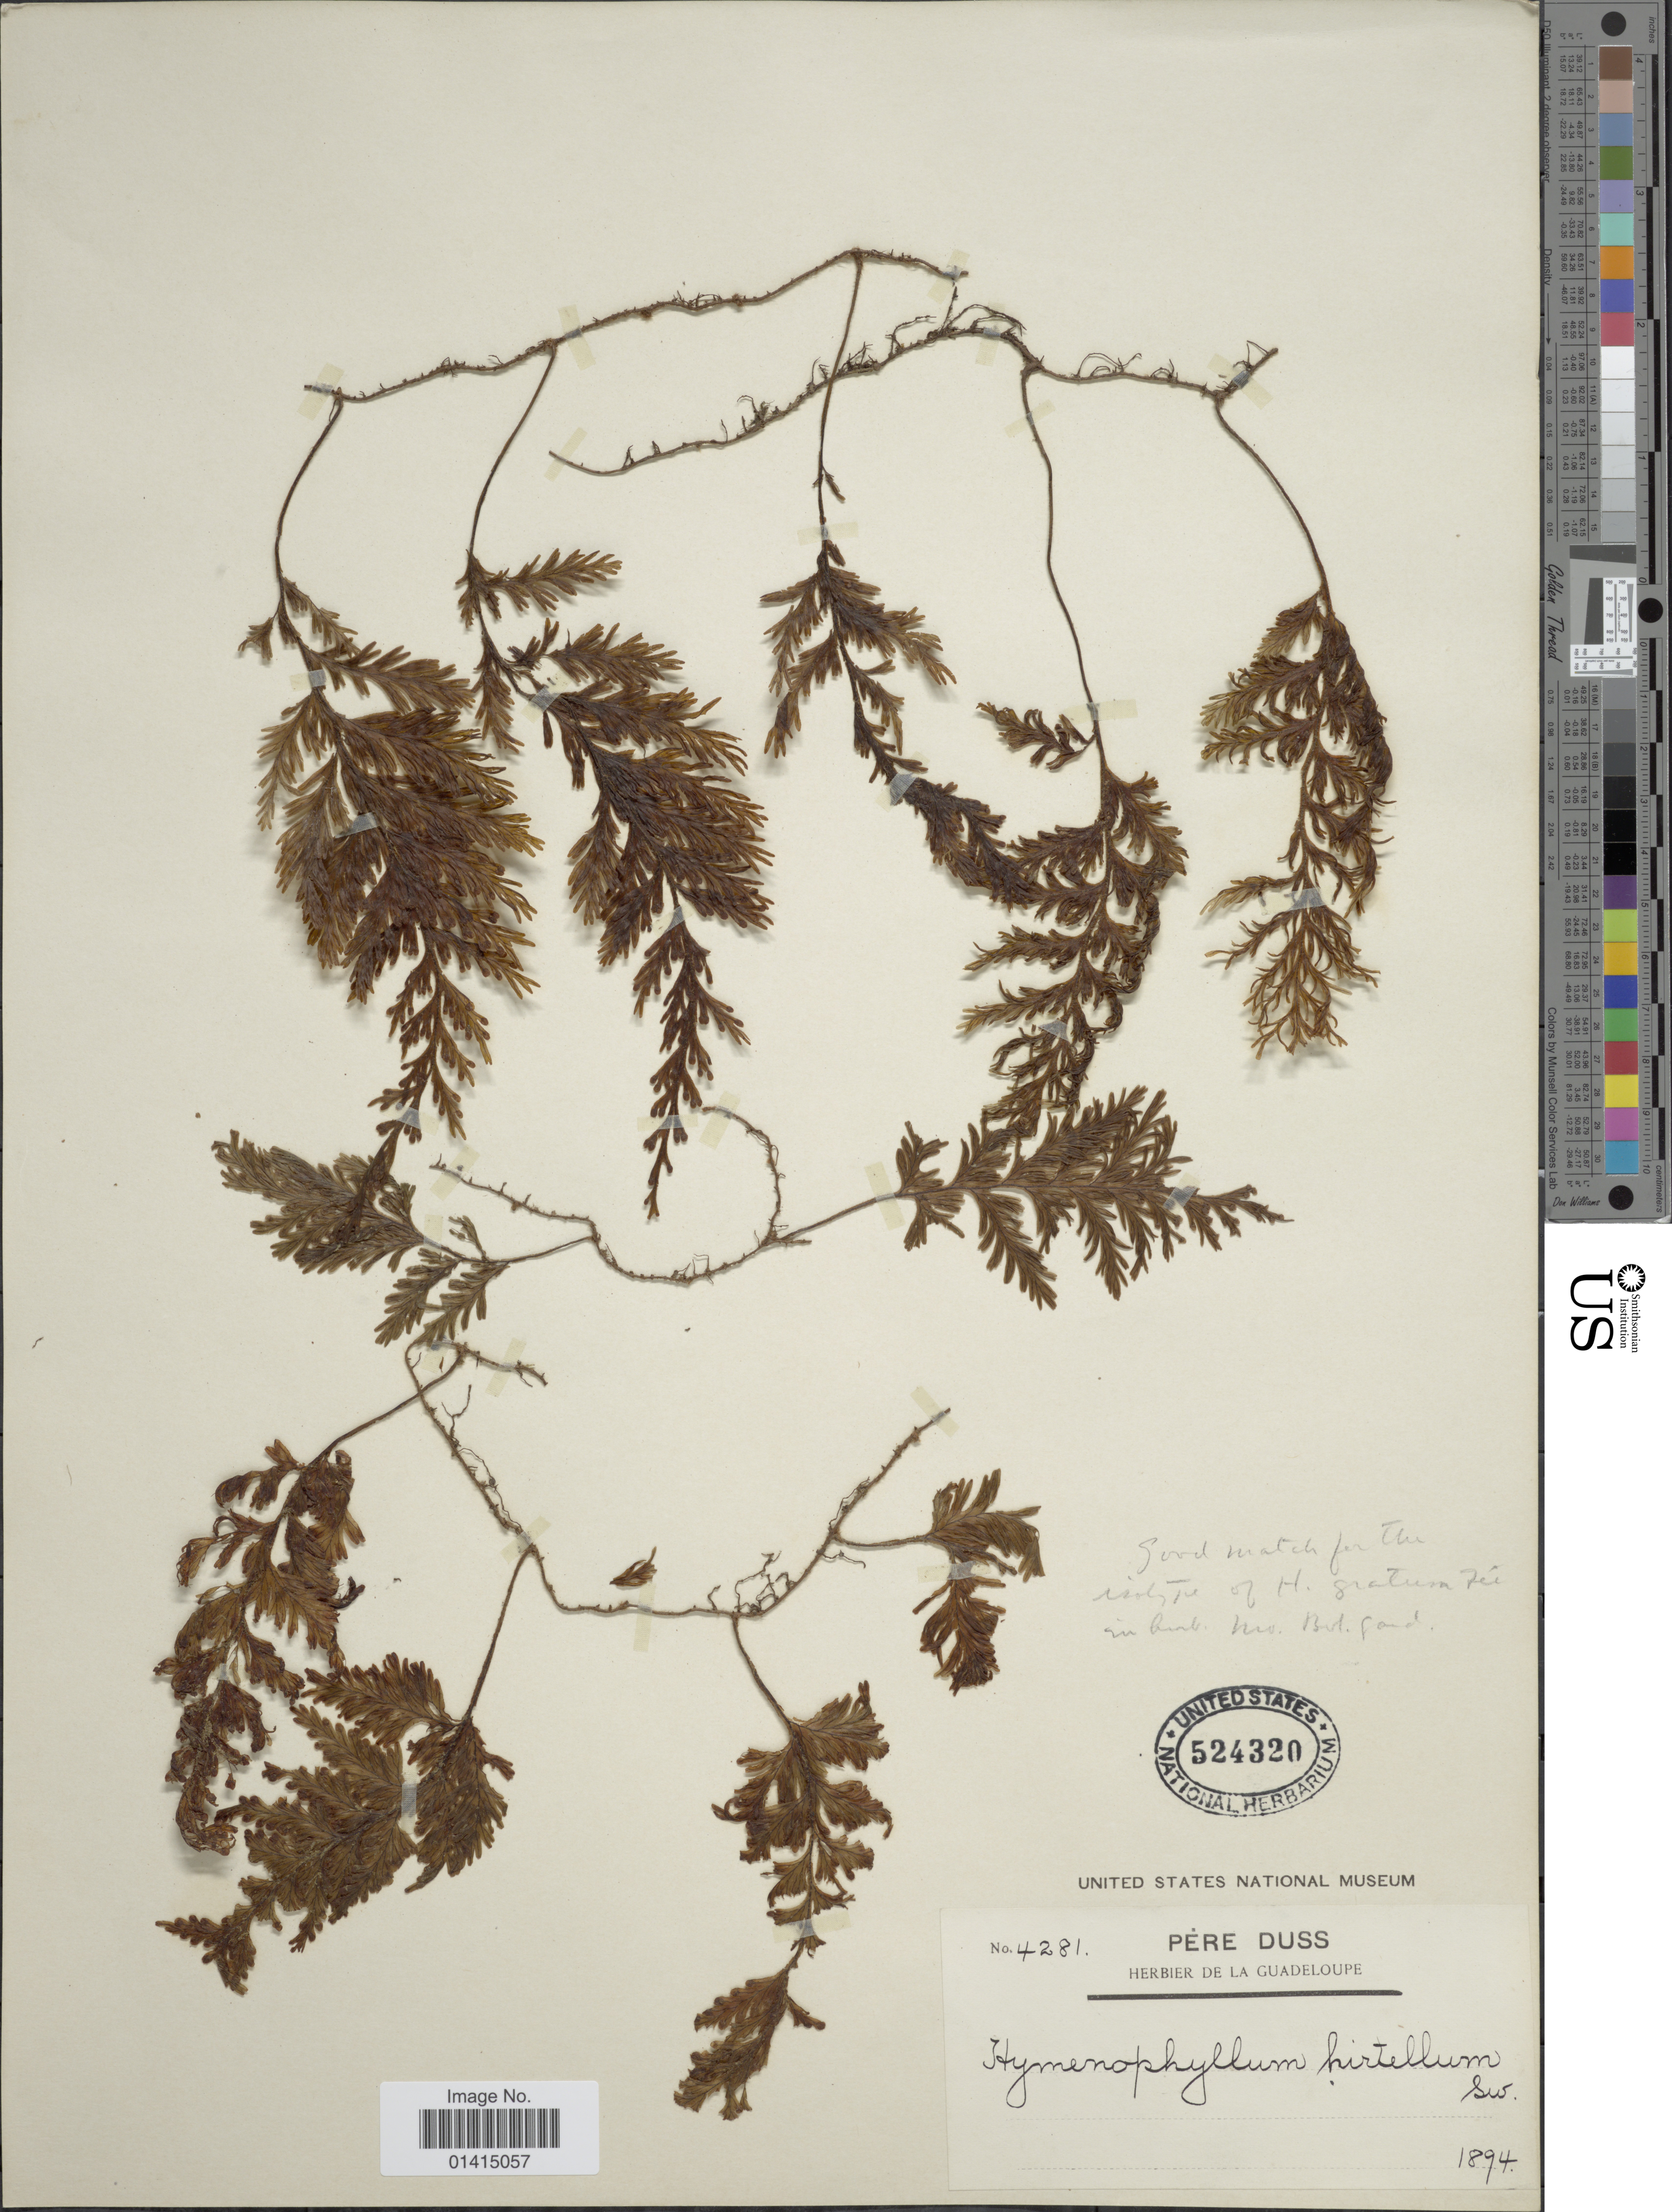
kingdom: Plantae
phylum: Tracheophyta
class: Polypodiopsida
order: Hymenophyllales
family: Hymenophyllaceae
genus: Hymenophyllum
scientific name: Hymenophyllum hirtellum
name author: Sw. in Schrad.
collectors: Père Duss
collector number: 4281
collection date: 1894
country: Guadeloupe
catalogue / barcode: US 524320